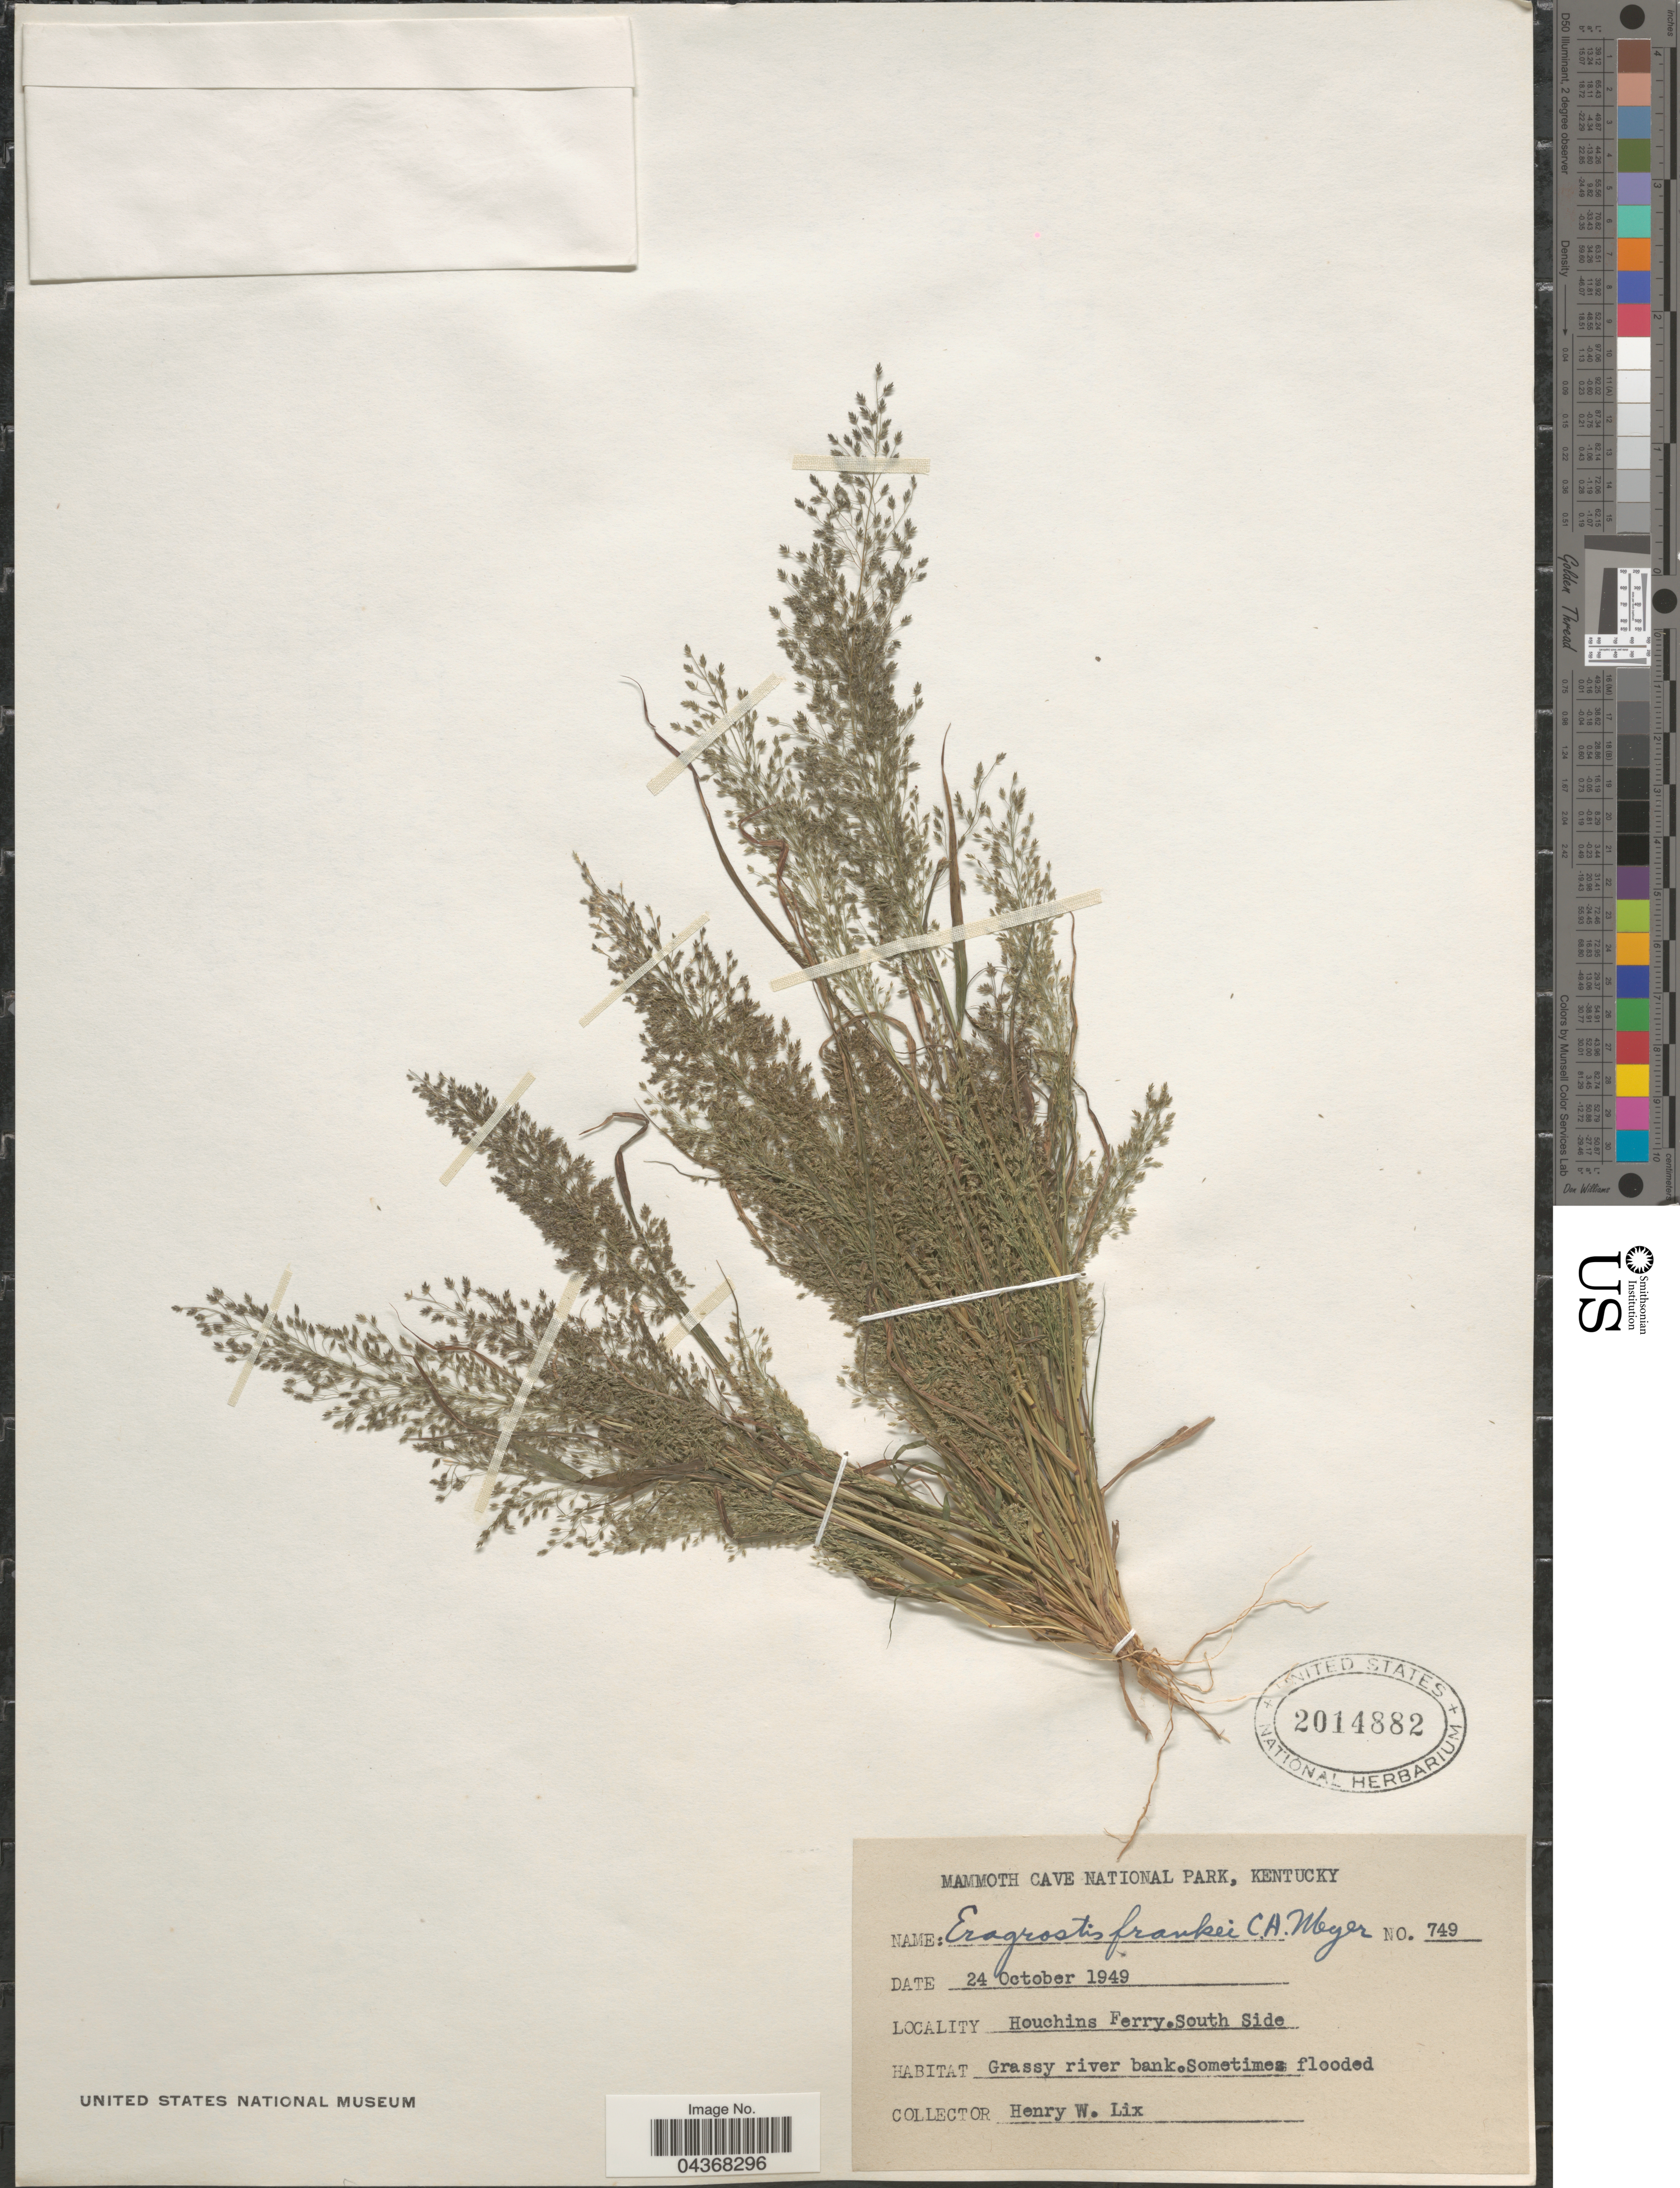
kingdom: Plantae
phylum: Tracheophyta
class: Liliopsida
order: Poales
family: Poaceae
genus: Eragrostis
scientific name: Eragrostis frankii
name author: C.A. Mey. ex Steud.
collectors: H. W. Lix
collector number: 749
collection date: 1949-10-24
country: United States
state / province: Kentucky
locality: Mammoth Cave National Park. Houchins Ferry. South Side.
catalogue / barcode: US 2014882